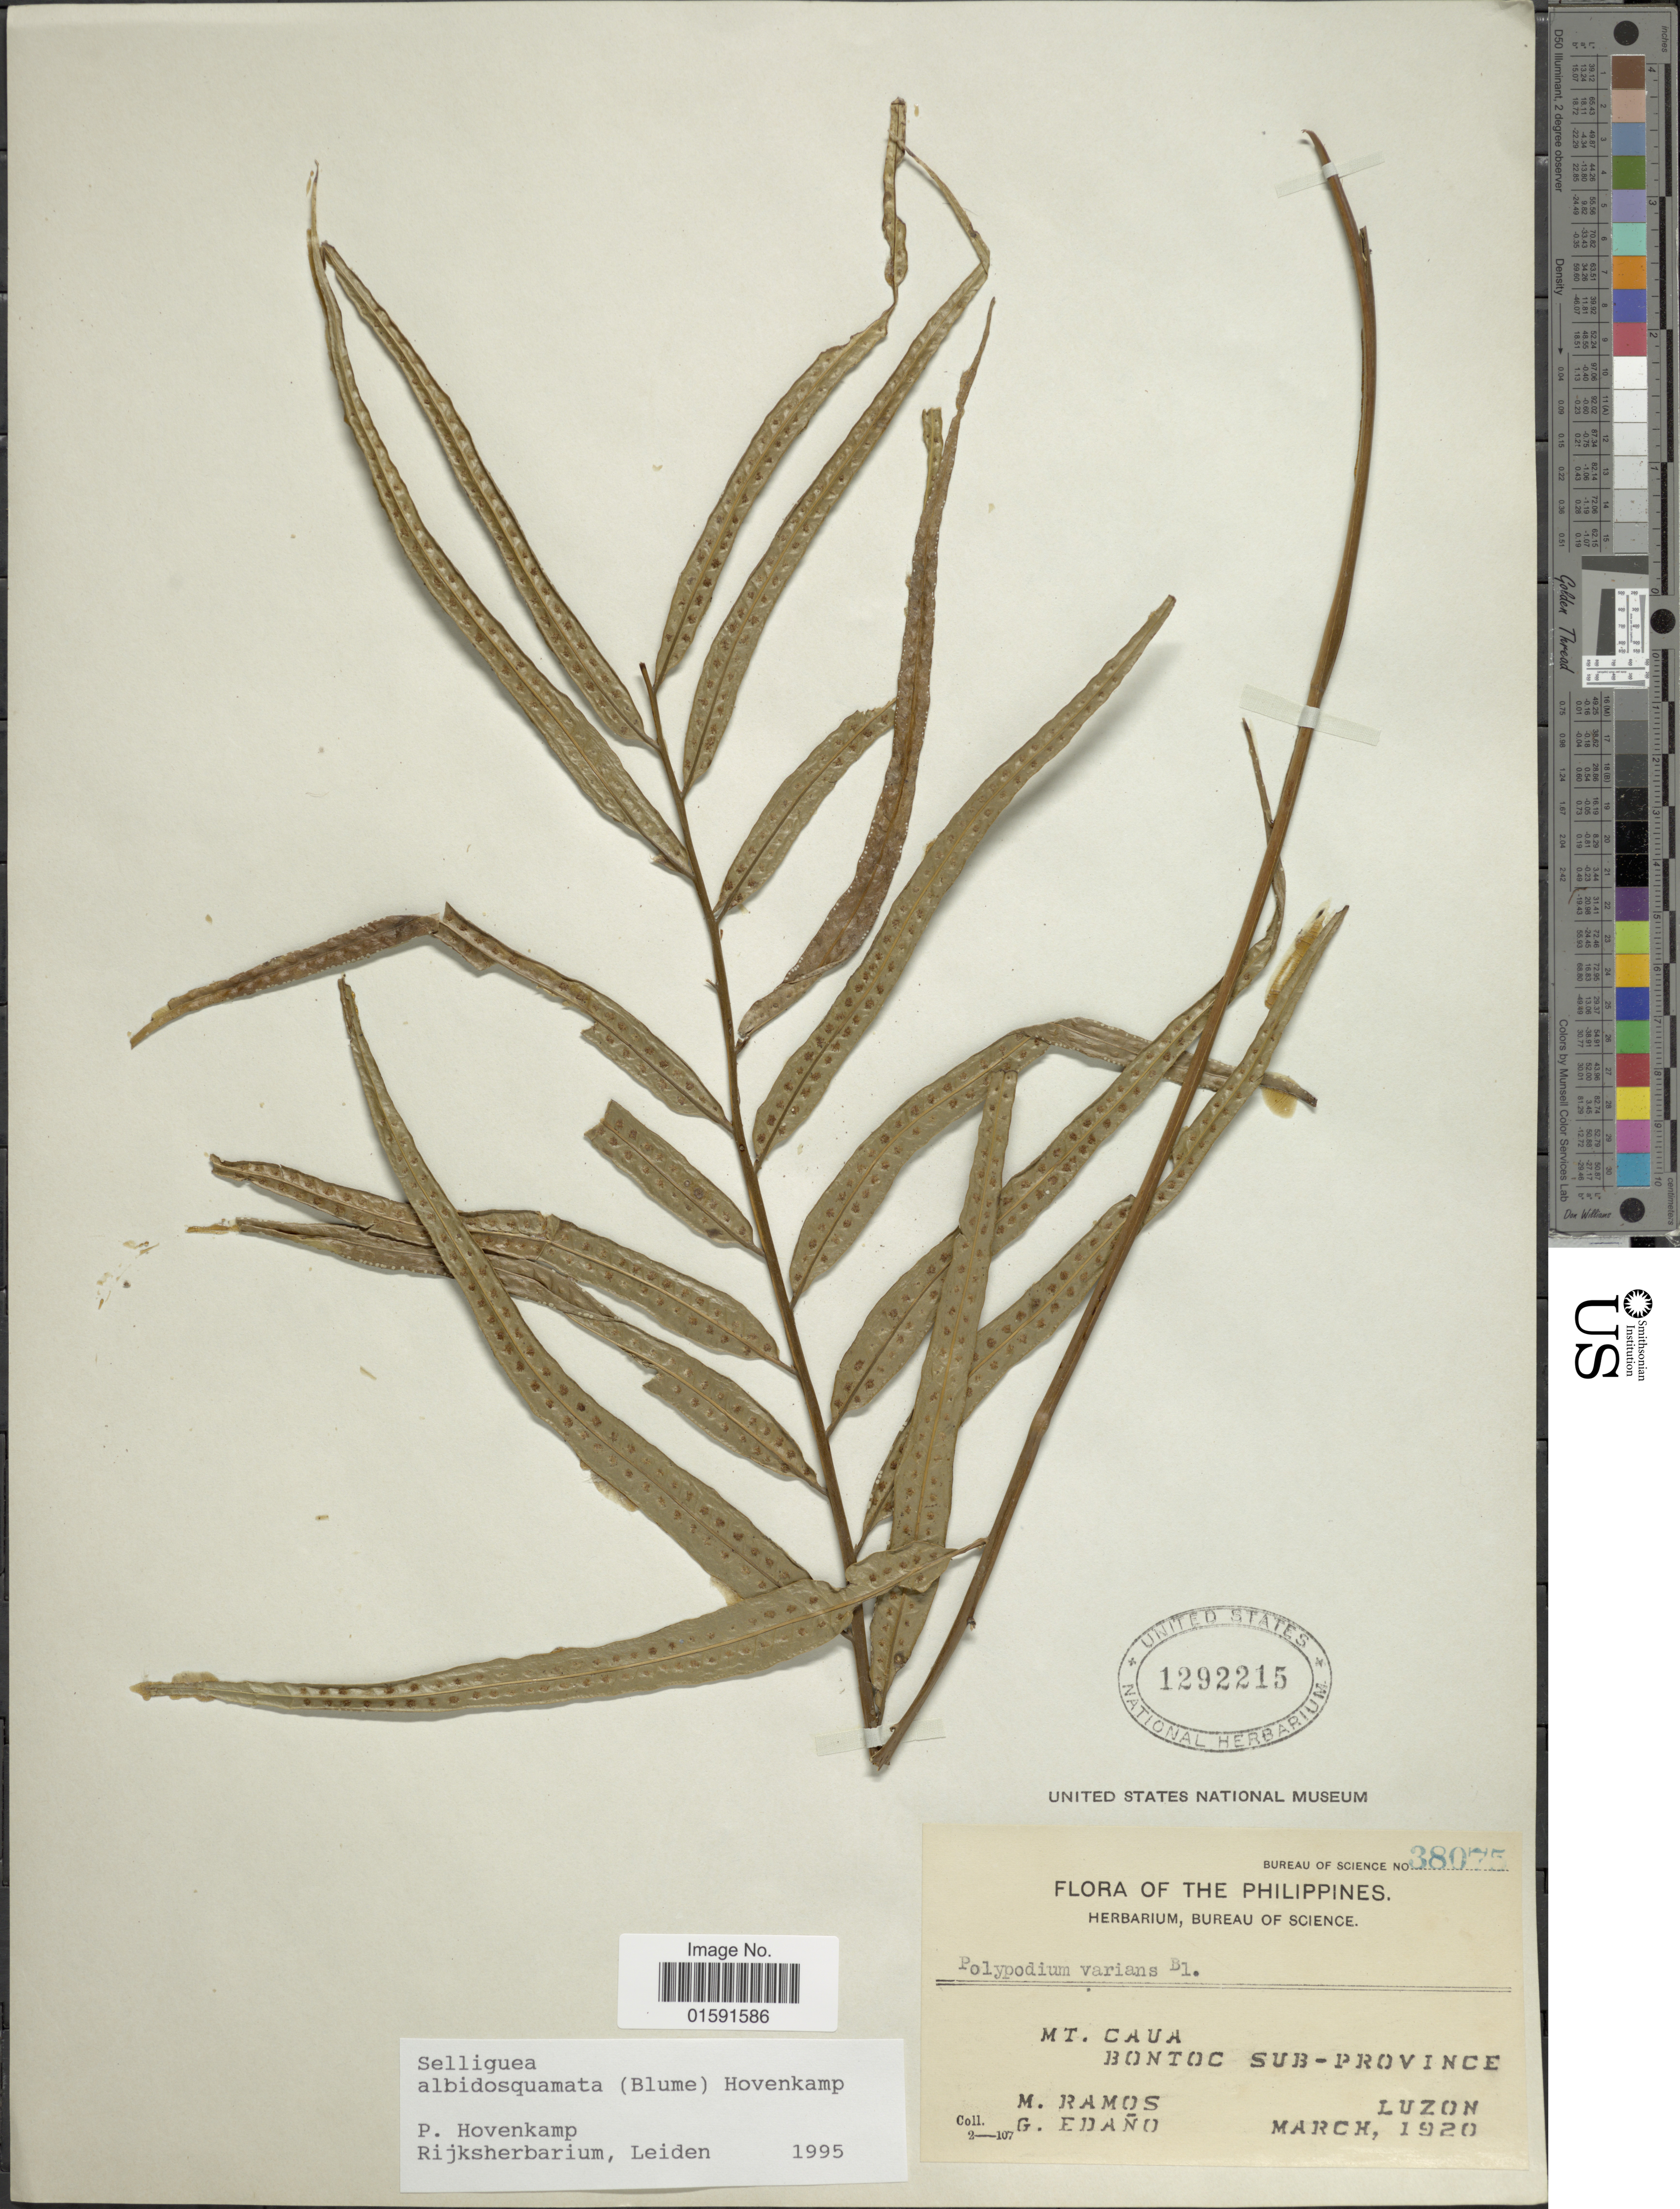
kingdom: Plantae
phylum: Tracheophyta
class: Polypodiopsida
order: Polypodiales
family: Polypodiaceae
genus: Selliguea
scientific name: Selliguea albidosquamata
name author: (Blume) Parris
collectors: M. Ramos & G. Edaño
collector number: Bureau of Science 38075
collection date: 1920-03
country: Philippines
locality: Mt. Caua. Bontoc Sub-Province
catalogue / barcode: US 1292215